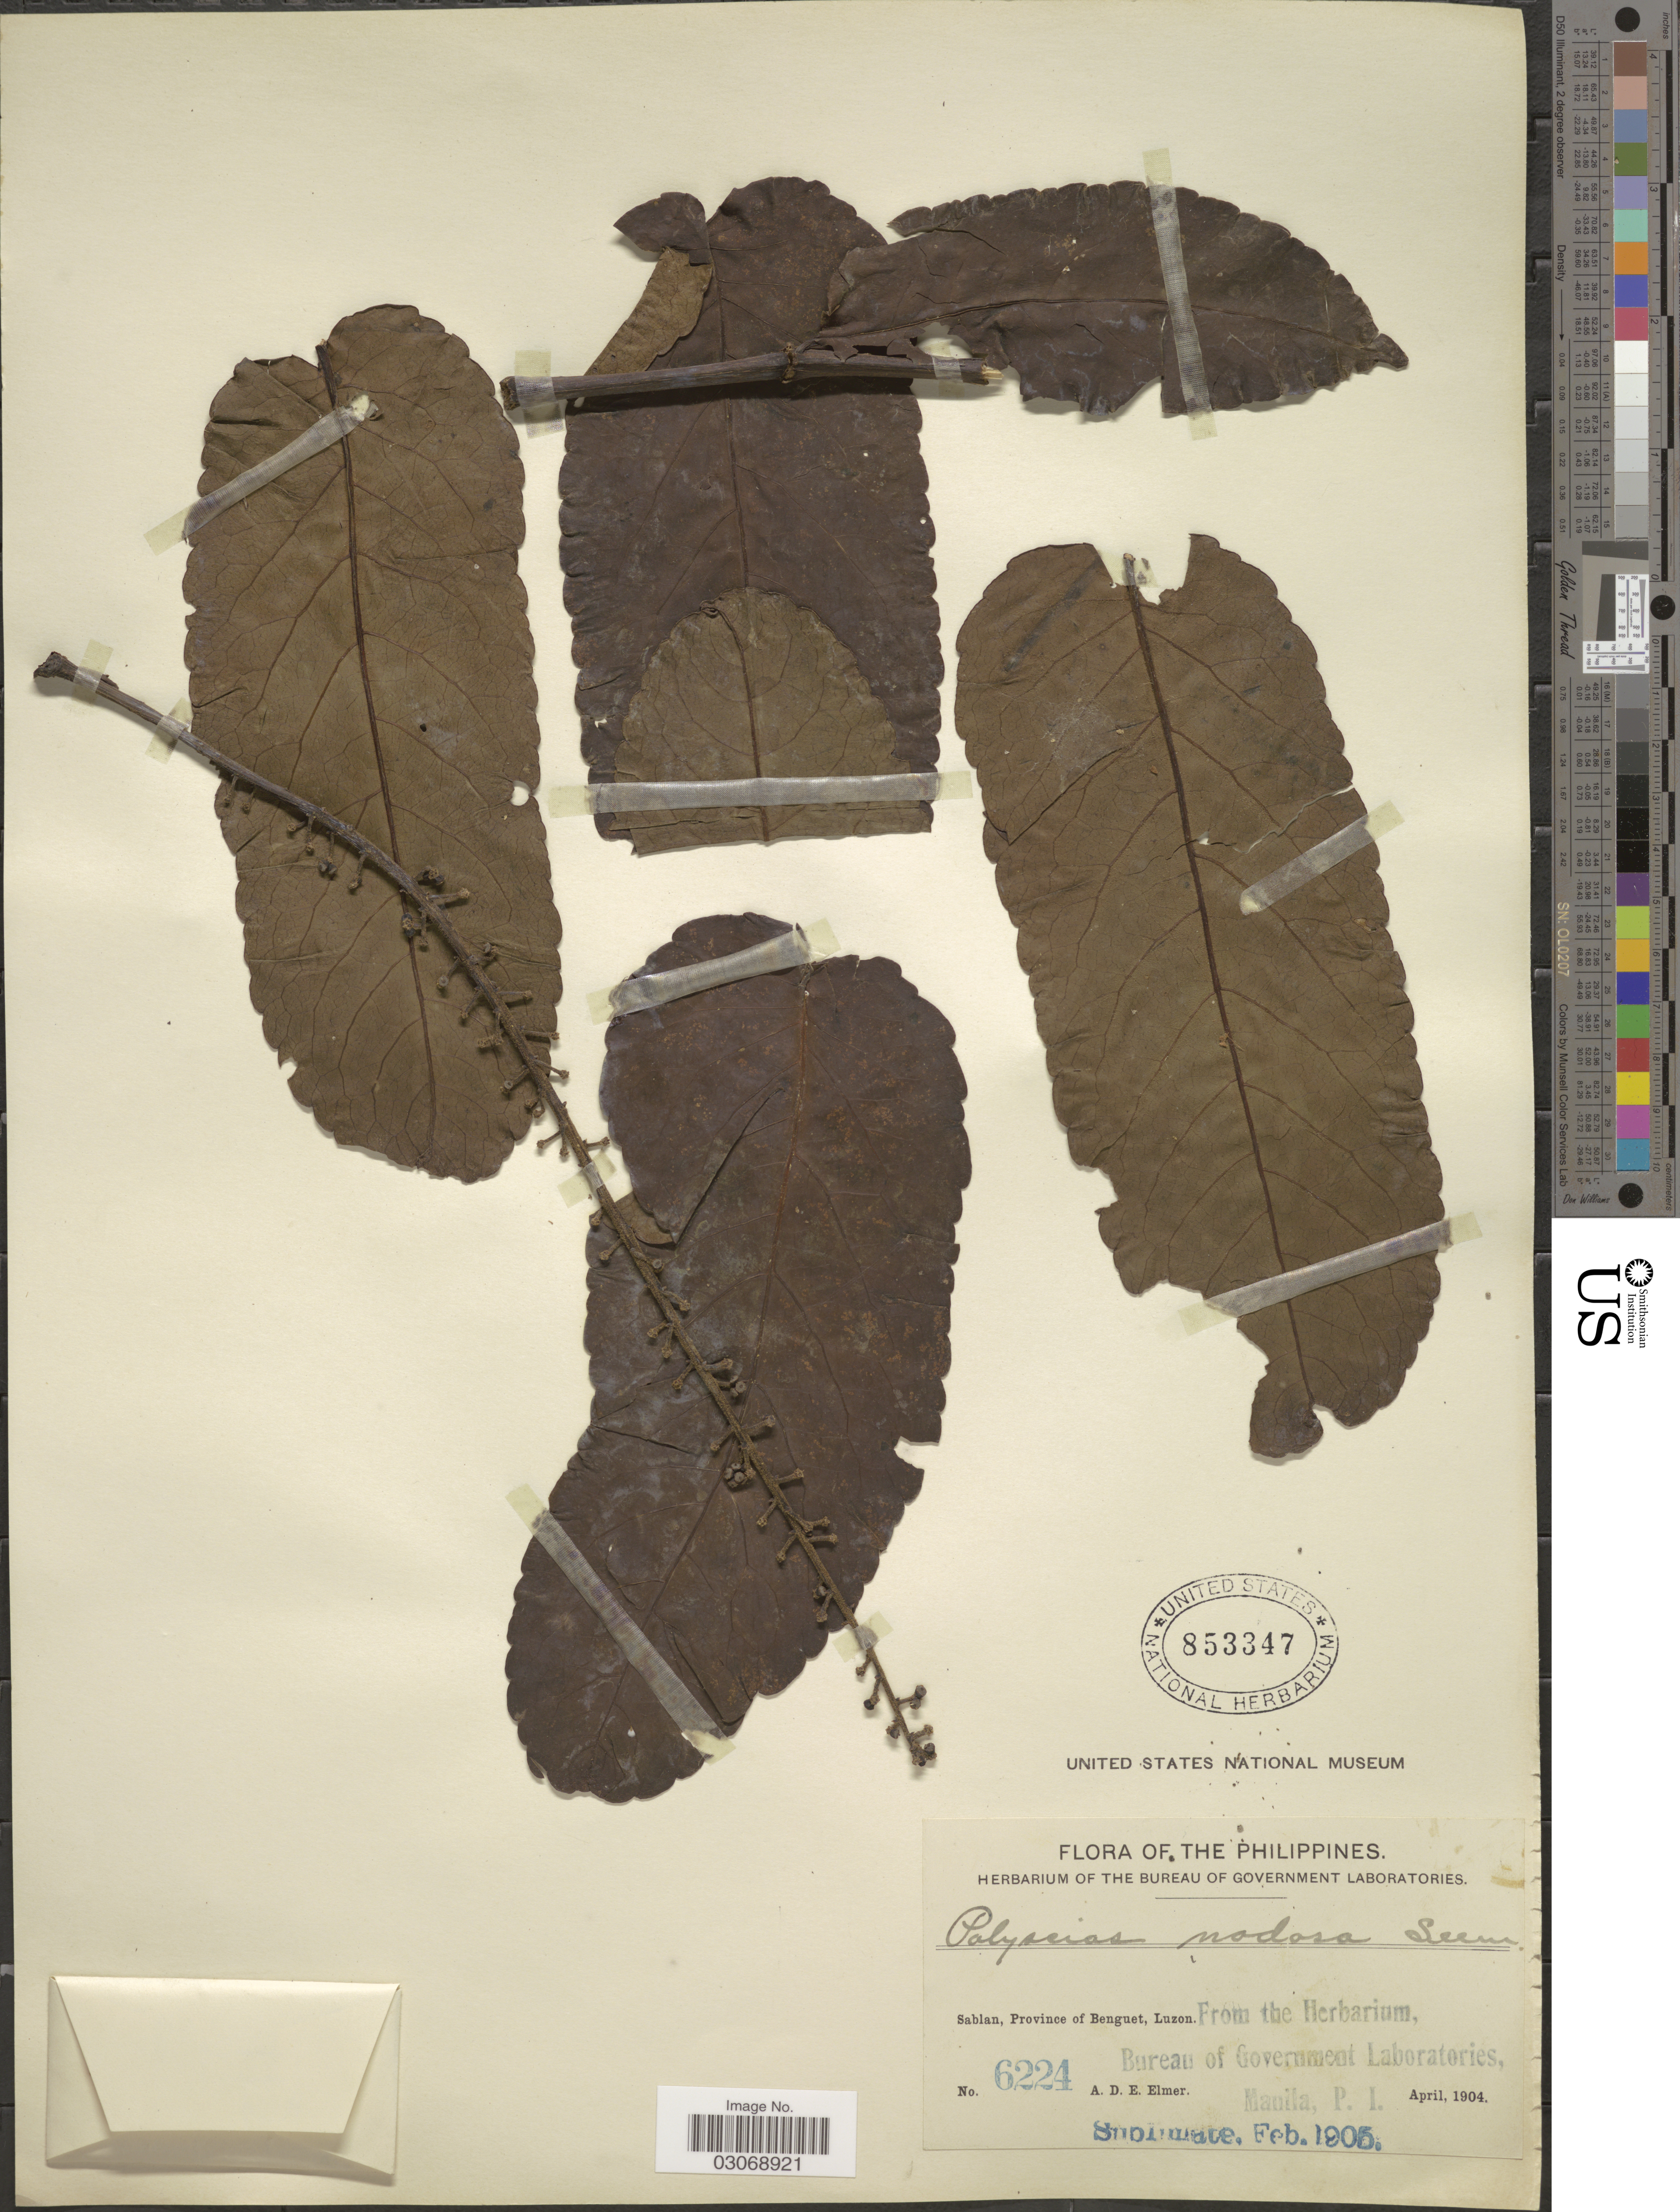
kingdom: Plantae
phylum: Tracheophyta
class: Magnoliopsida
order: Apiales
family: Araliaceae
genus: Polyscias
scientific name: Polyscias nodosa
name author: (Blume) Seem.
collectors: A. D. E. Elmer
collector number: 6224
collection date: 1904-04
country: Philippines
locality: Sablan, Province of Benguet, Luzon.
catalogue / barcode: US 853347